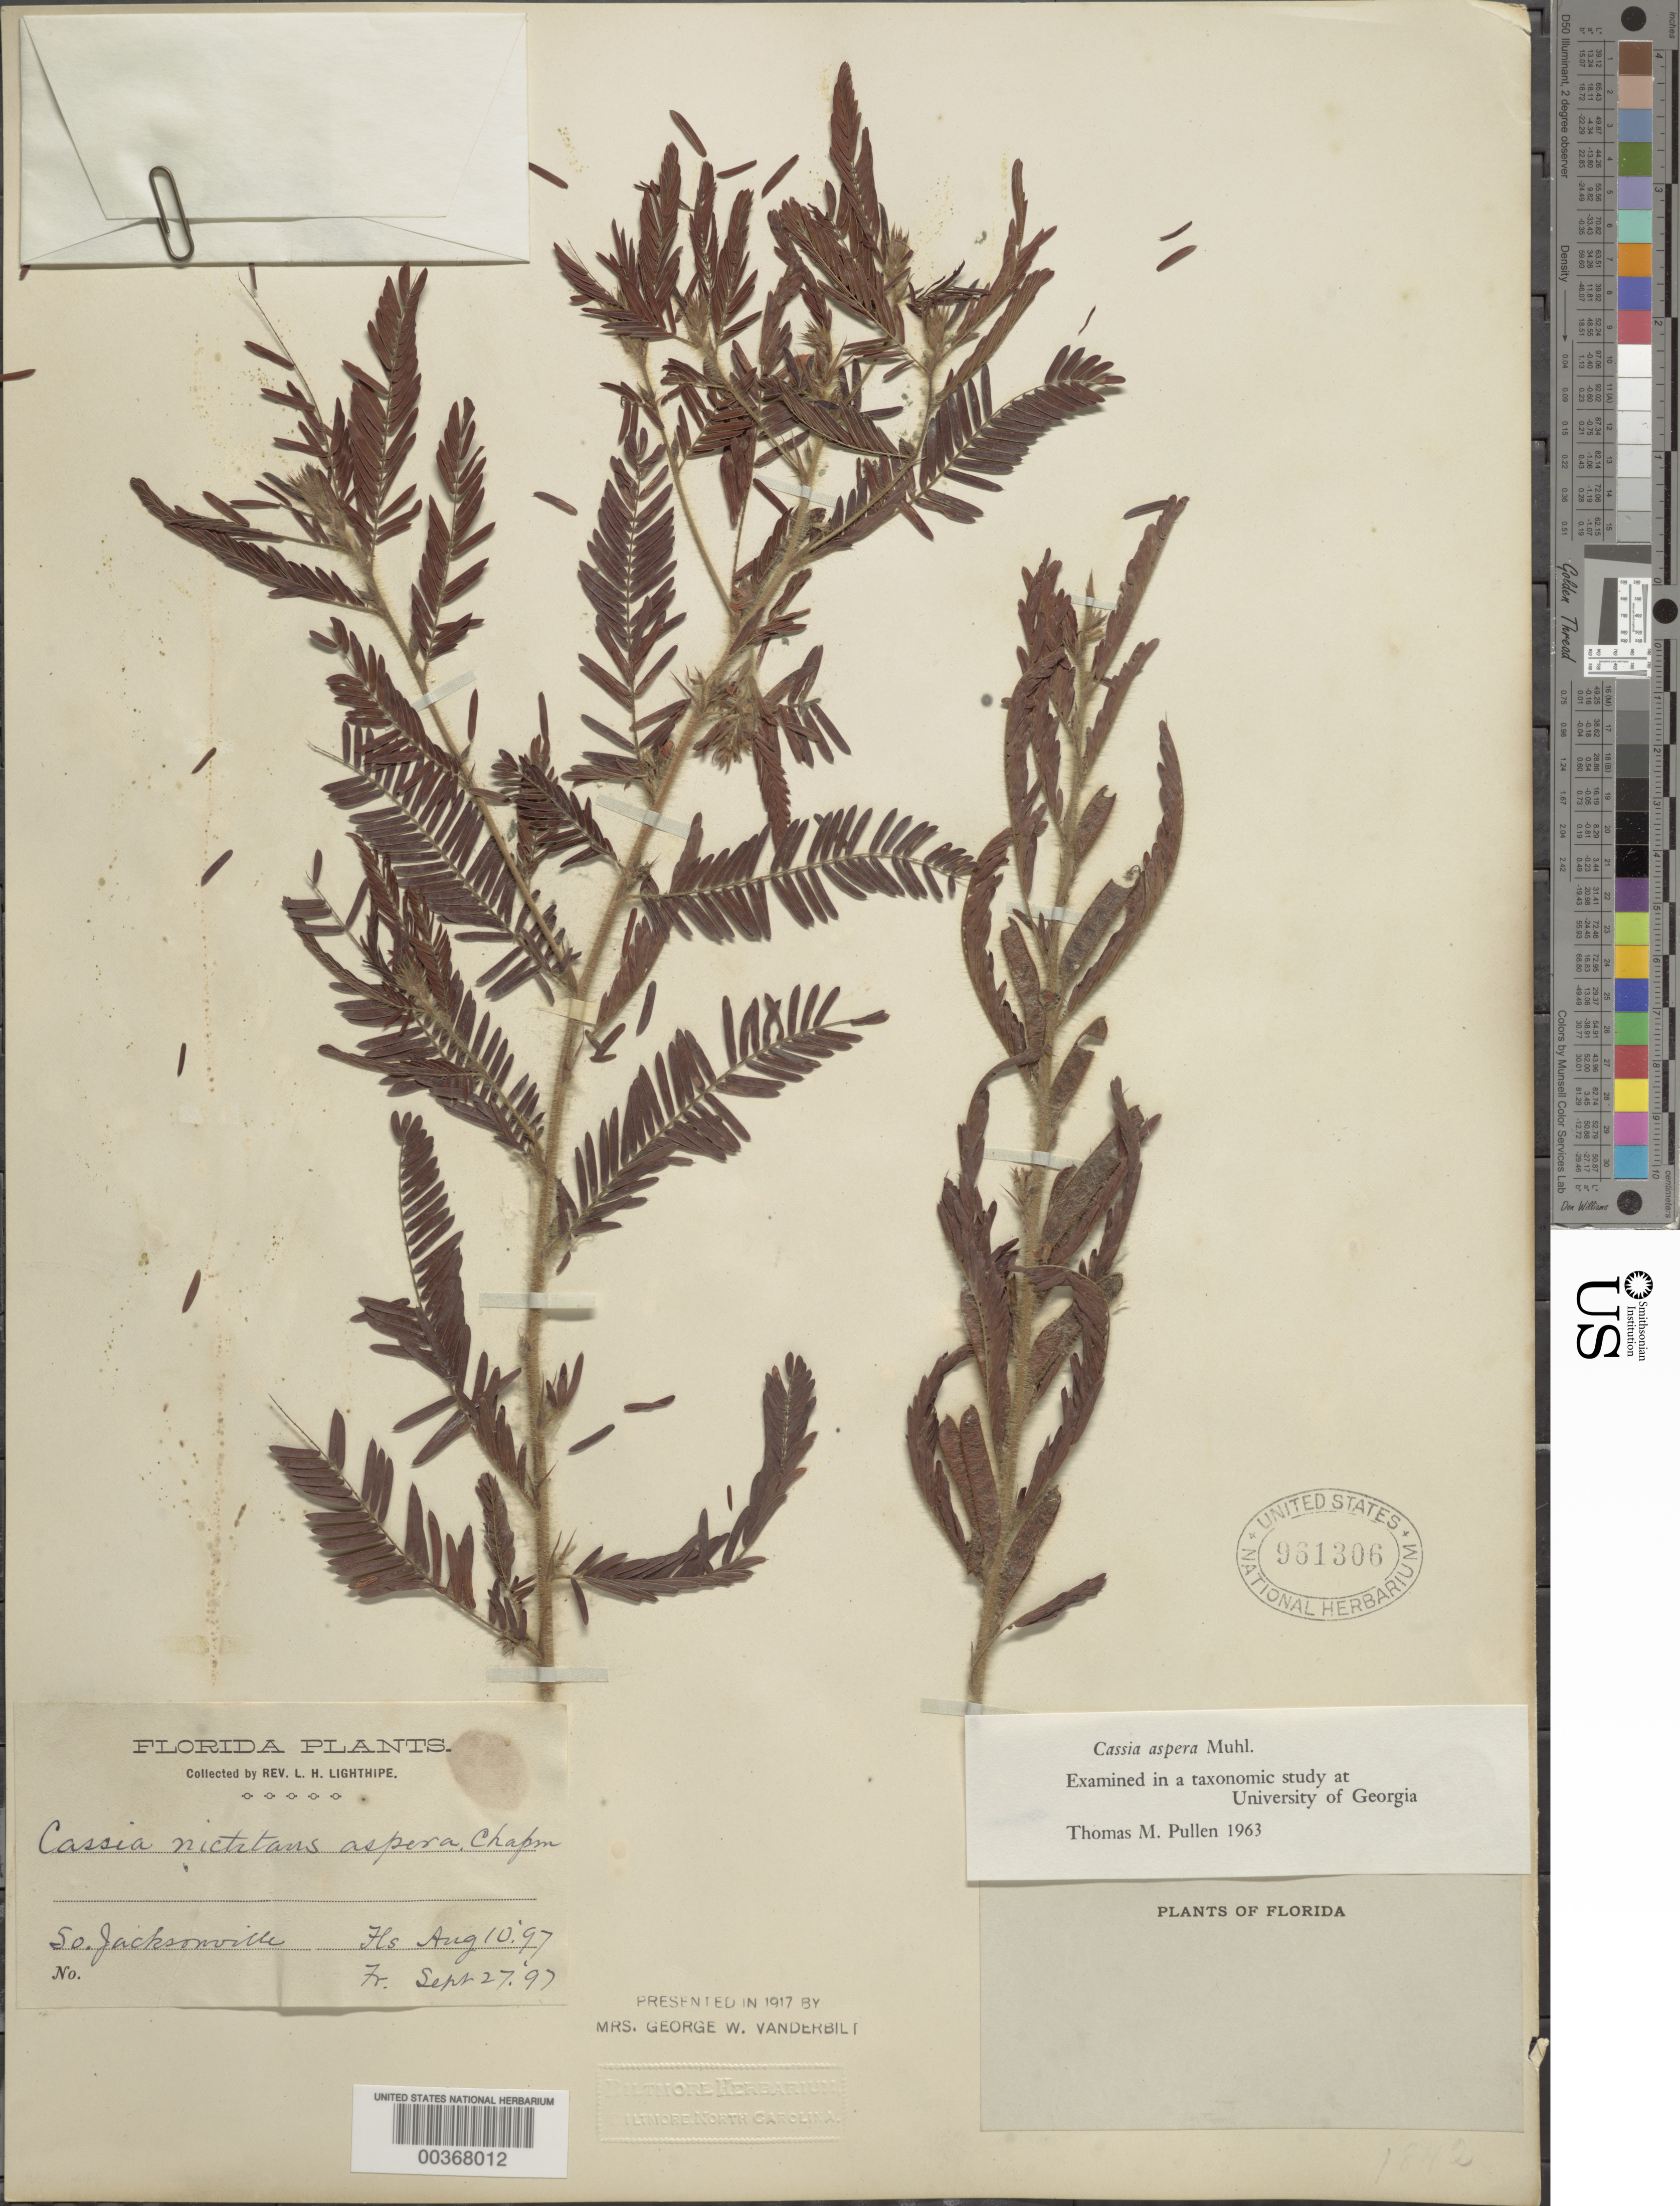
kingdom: Plantae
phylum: Tracheophyta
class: Magnoliopsida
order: Fabales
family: Fabaceae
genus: Chamaecrista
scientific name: Chamaecrista nictitans var. aspera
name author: (Muhl. ex Elliot) H.S. Irwin & Barneby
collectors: L. H. Lighthipe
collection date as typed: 1897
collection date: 1897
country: United States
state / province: Florida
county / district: Duval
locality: S. jacksonville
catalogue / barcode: US 961306